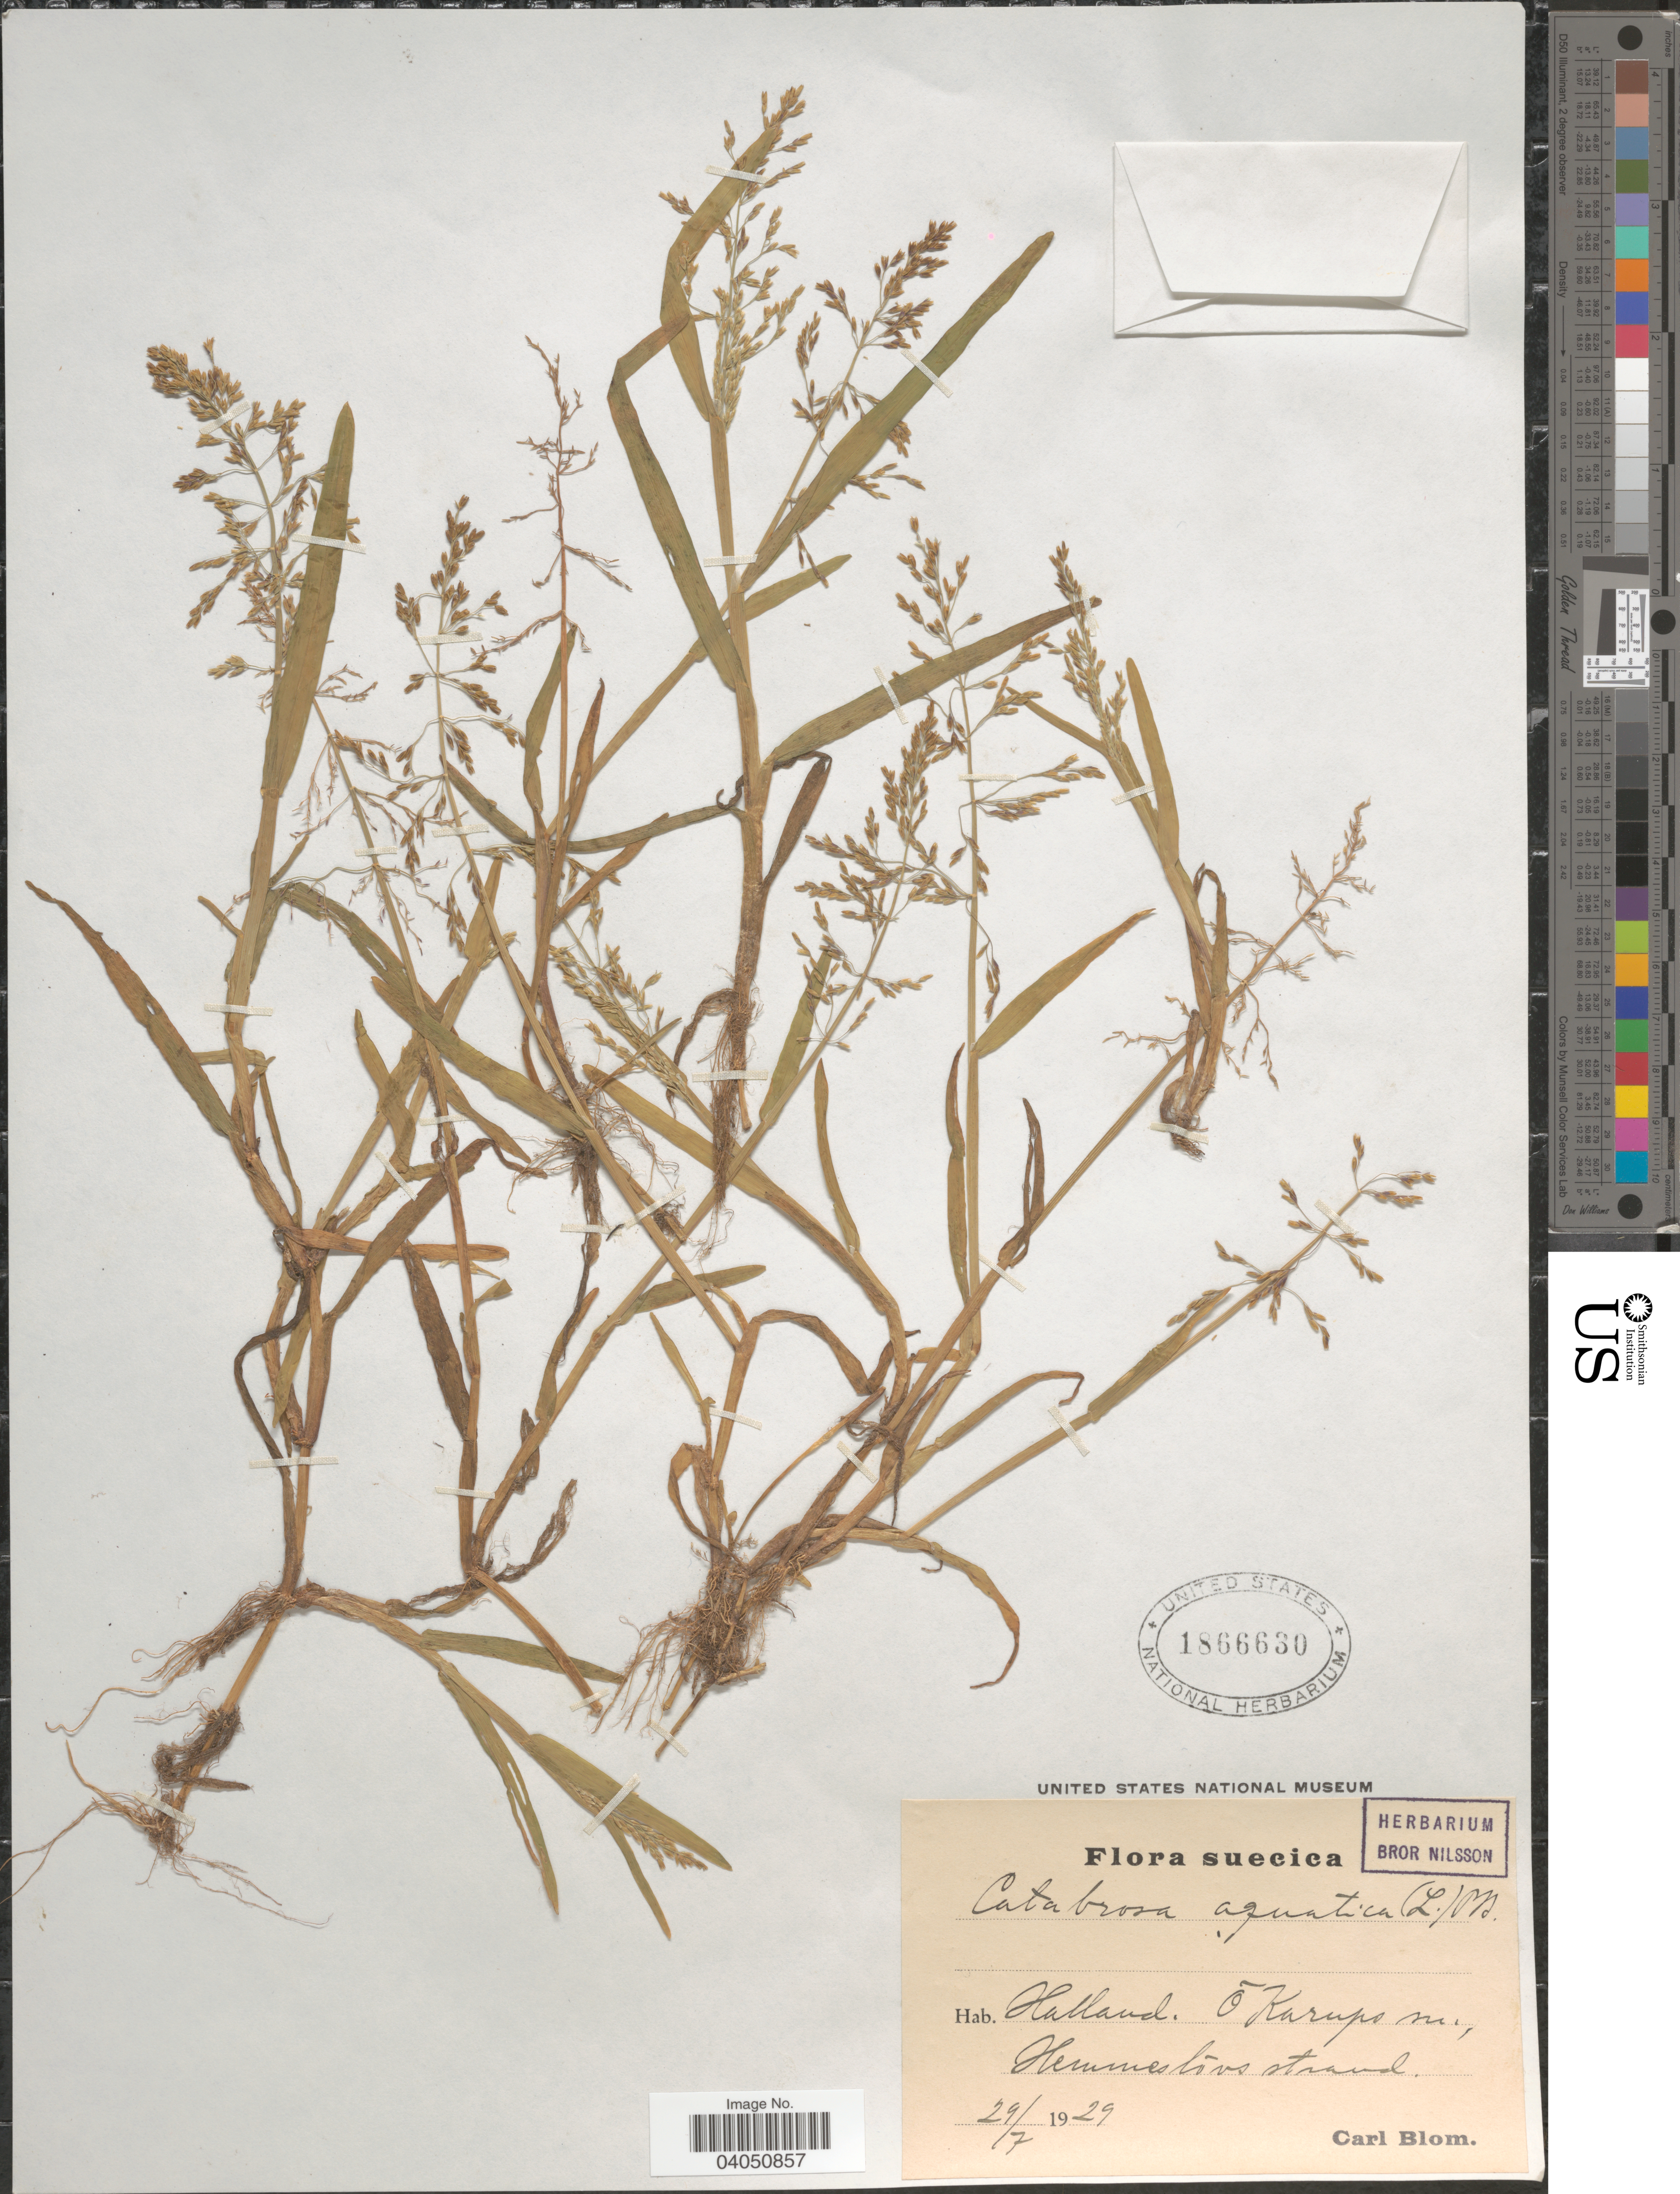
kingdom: Plantae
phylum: Tracheophyta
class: Liliopsida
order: Poales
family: Poaceae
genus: Catabrosa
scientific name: Catabrosa aquatica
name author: (L.) P. Beauv.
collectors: C. H. Blom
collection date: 1929-07-29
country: Sweden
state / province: Halland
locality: Suecica. Halland. Õ Karups m., Hemmeslövs strand.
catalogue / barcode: US 1866630